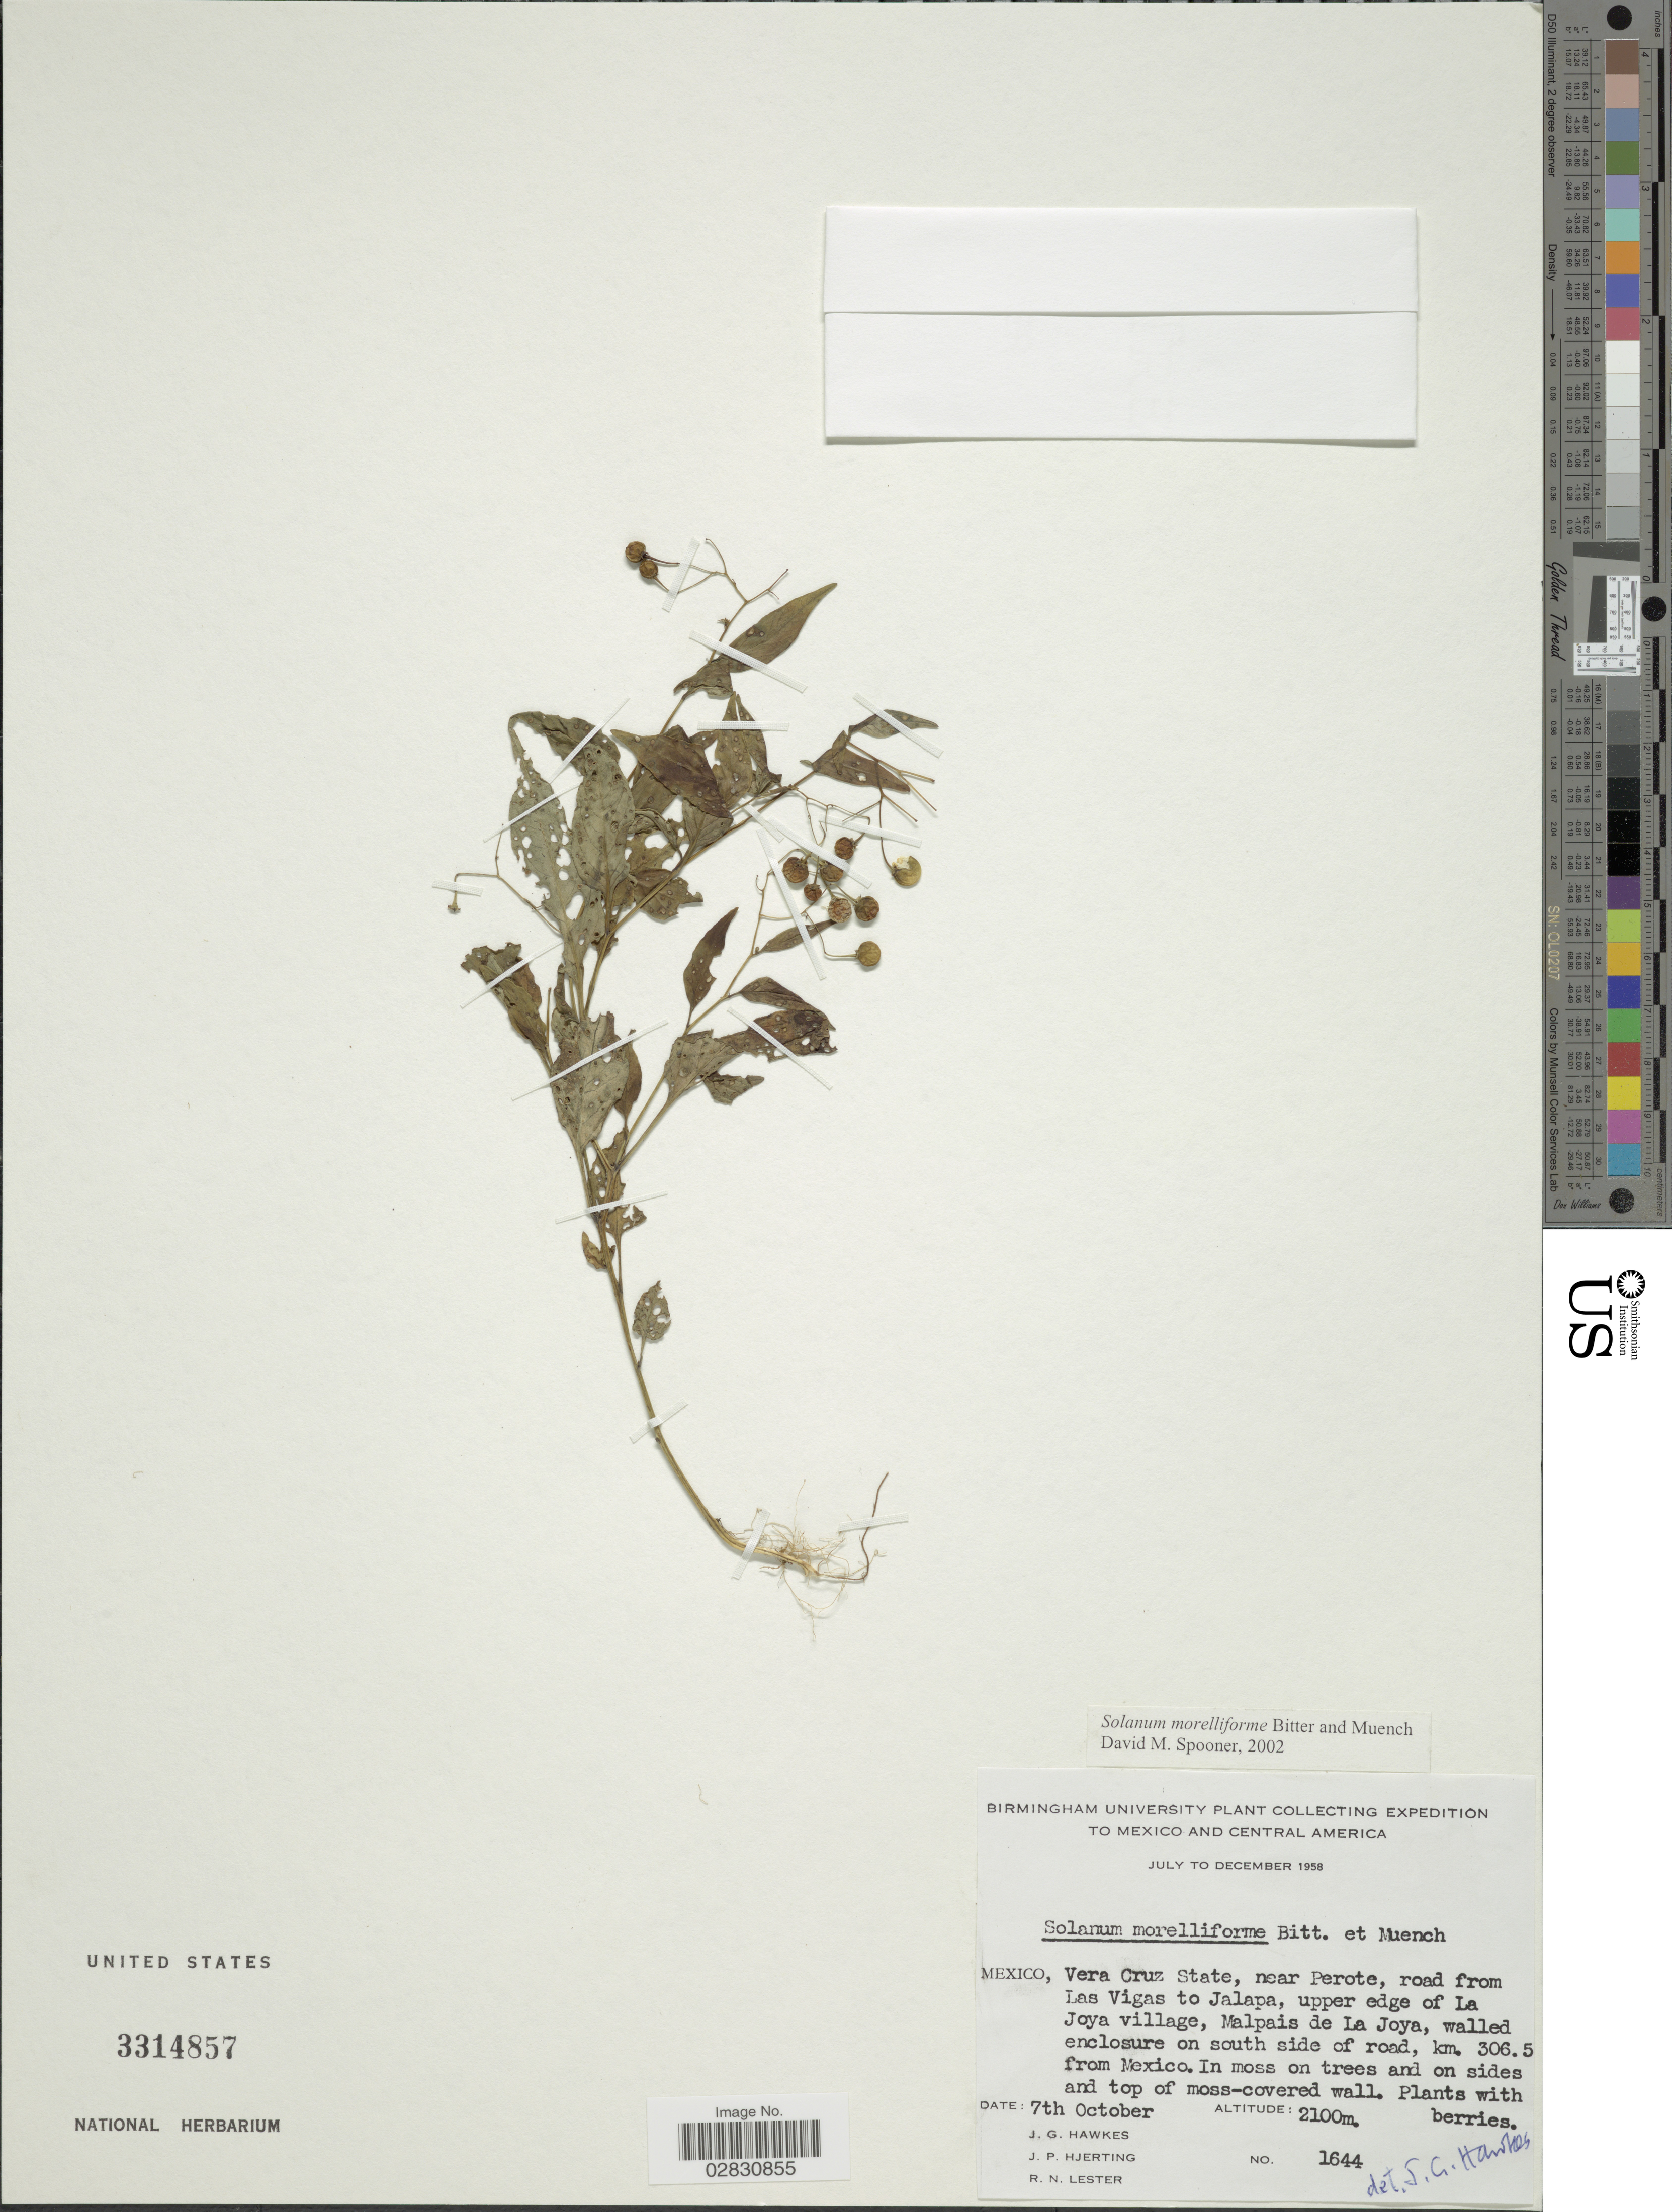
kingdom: Plantae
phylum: Tracheophyta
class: Magnoliopsida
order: Solanales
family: Solanaceae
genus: Solanum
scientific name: Solanum morelliforme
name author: Bitter & Munch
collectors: J. Hawkes, J. P. Hjerting & R. Lester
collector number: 1644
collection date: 1958-10-07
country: Mexico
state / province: Veracruz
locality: Mexico, Vera Cruz State, near Perote, road from Las Vigas to Jalapa, upper edge of La Joya village, Malpais de La Joya, walled enclosure on south side of road, km. 306.5 from Mexico.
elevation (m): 2100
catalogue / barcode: US 3314857